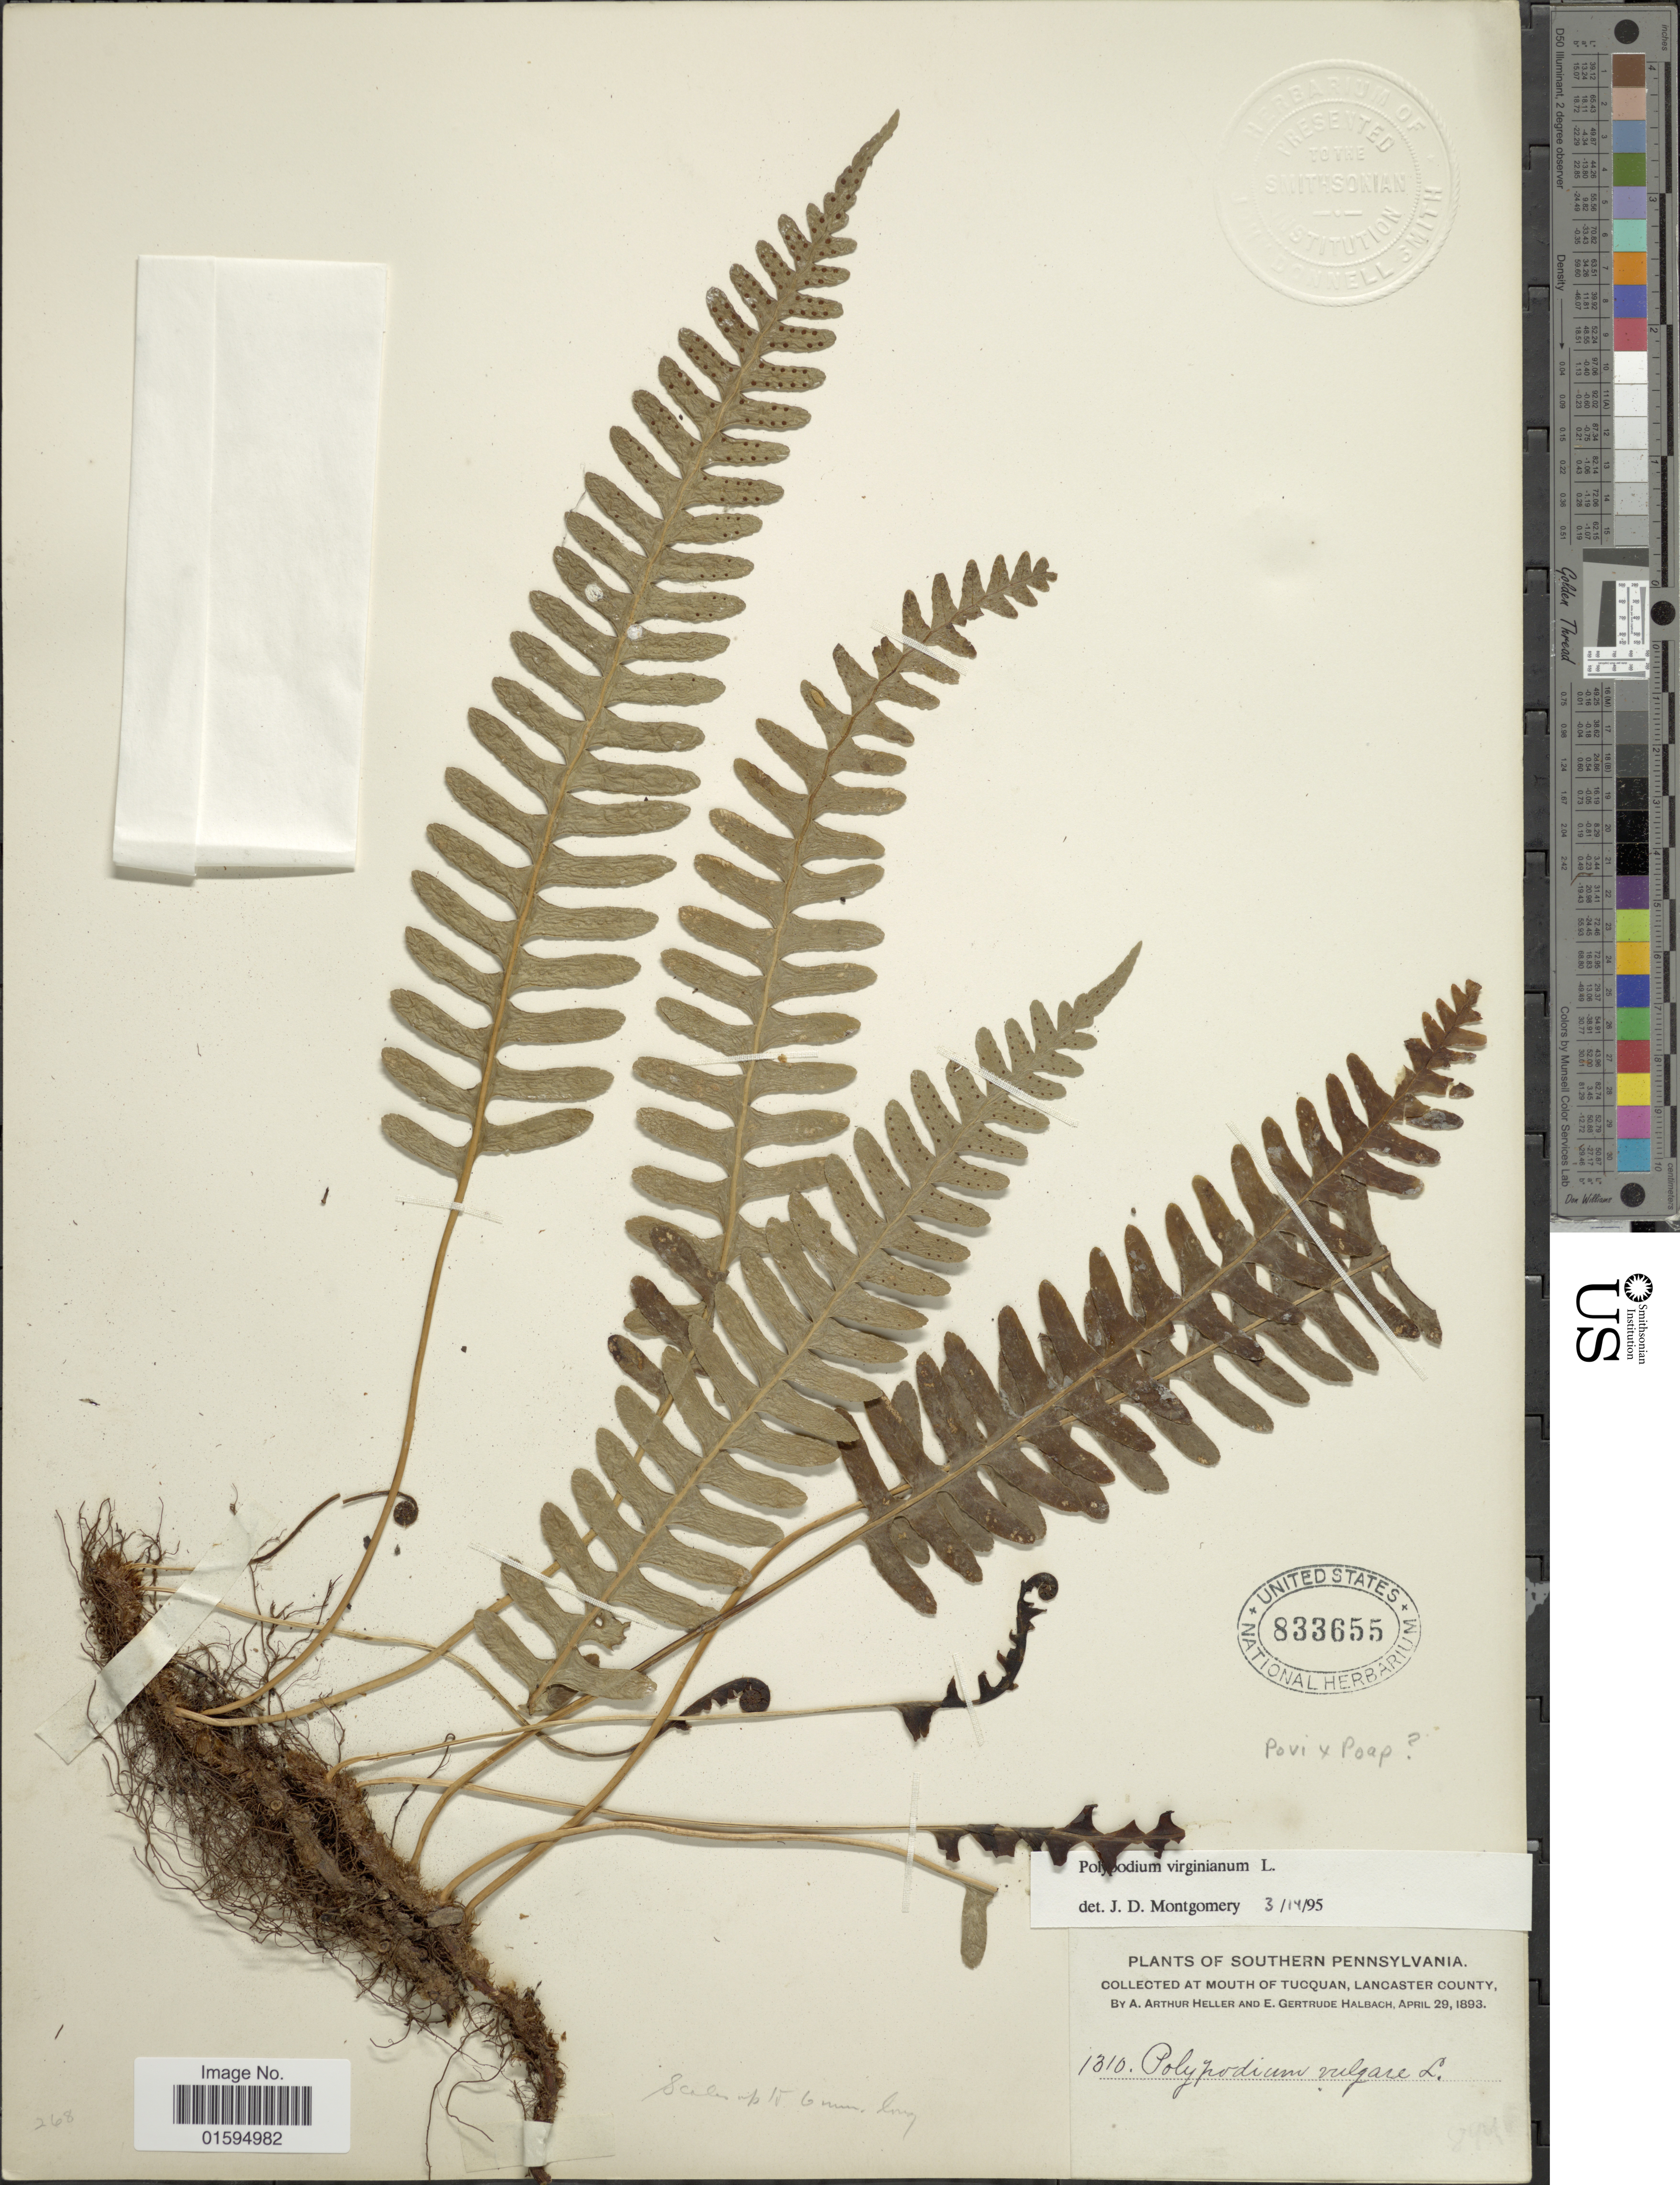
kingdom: Plantae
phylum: Tracheophyta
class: Polypodiopsida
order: Polypodiales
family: Polypodiaceae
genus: Polypodium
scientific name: Polypodium virginianum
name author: L.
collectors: A. A. Heller & E. G. Halbach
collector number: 1310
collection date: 1893-04-29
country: United States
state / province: Pennsylvania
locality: Southern Pennsylvania, at mouth of Tucquan, Lancaster County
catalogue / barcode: US 833655